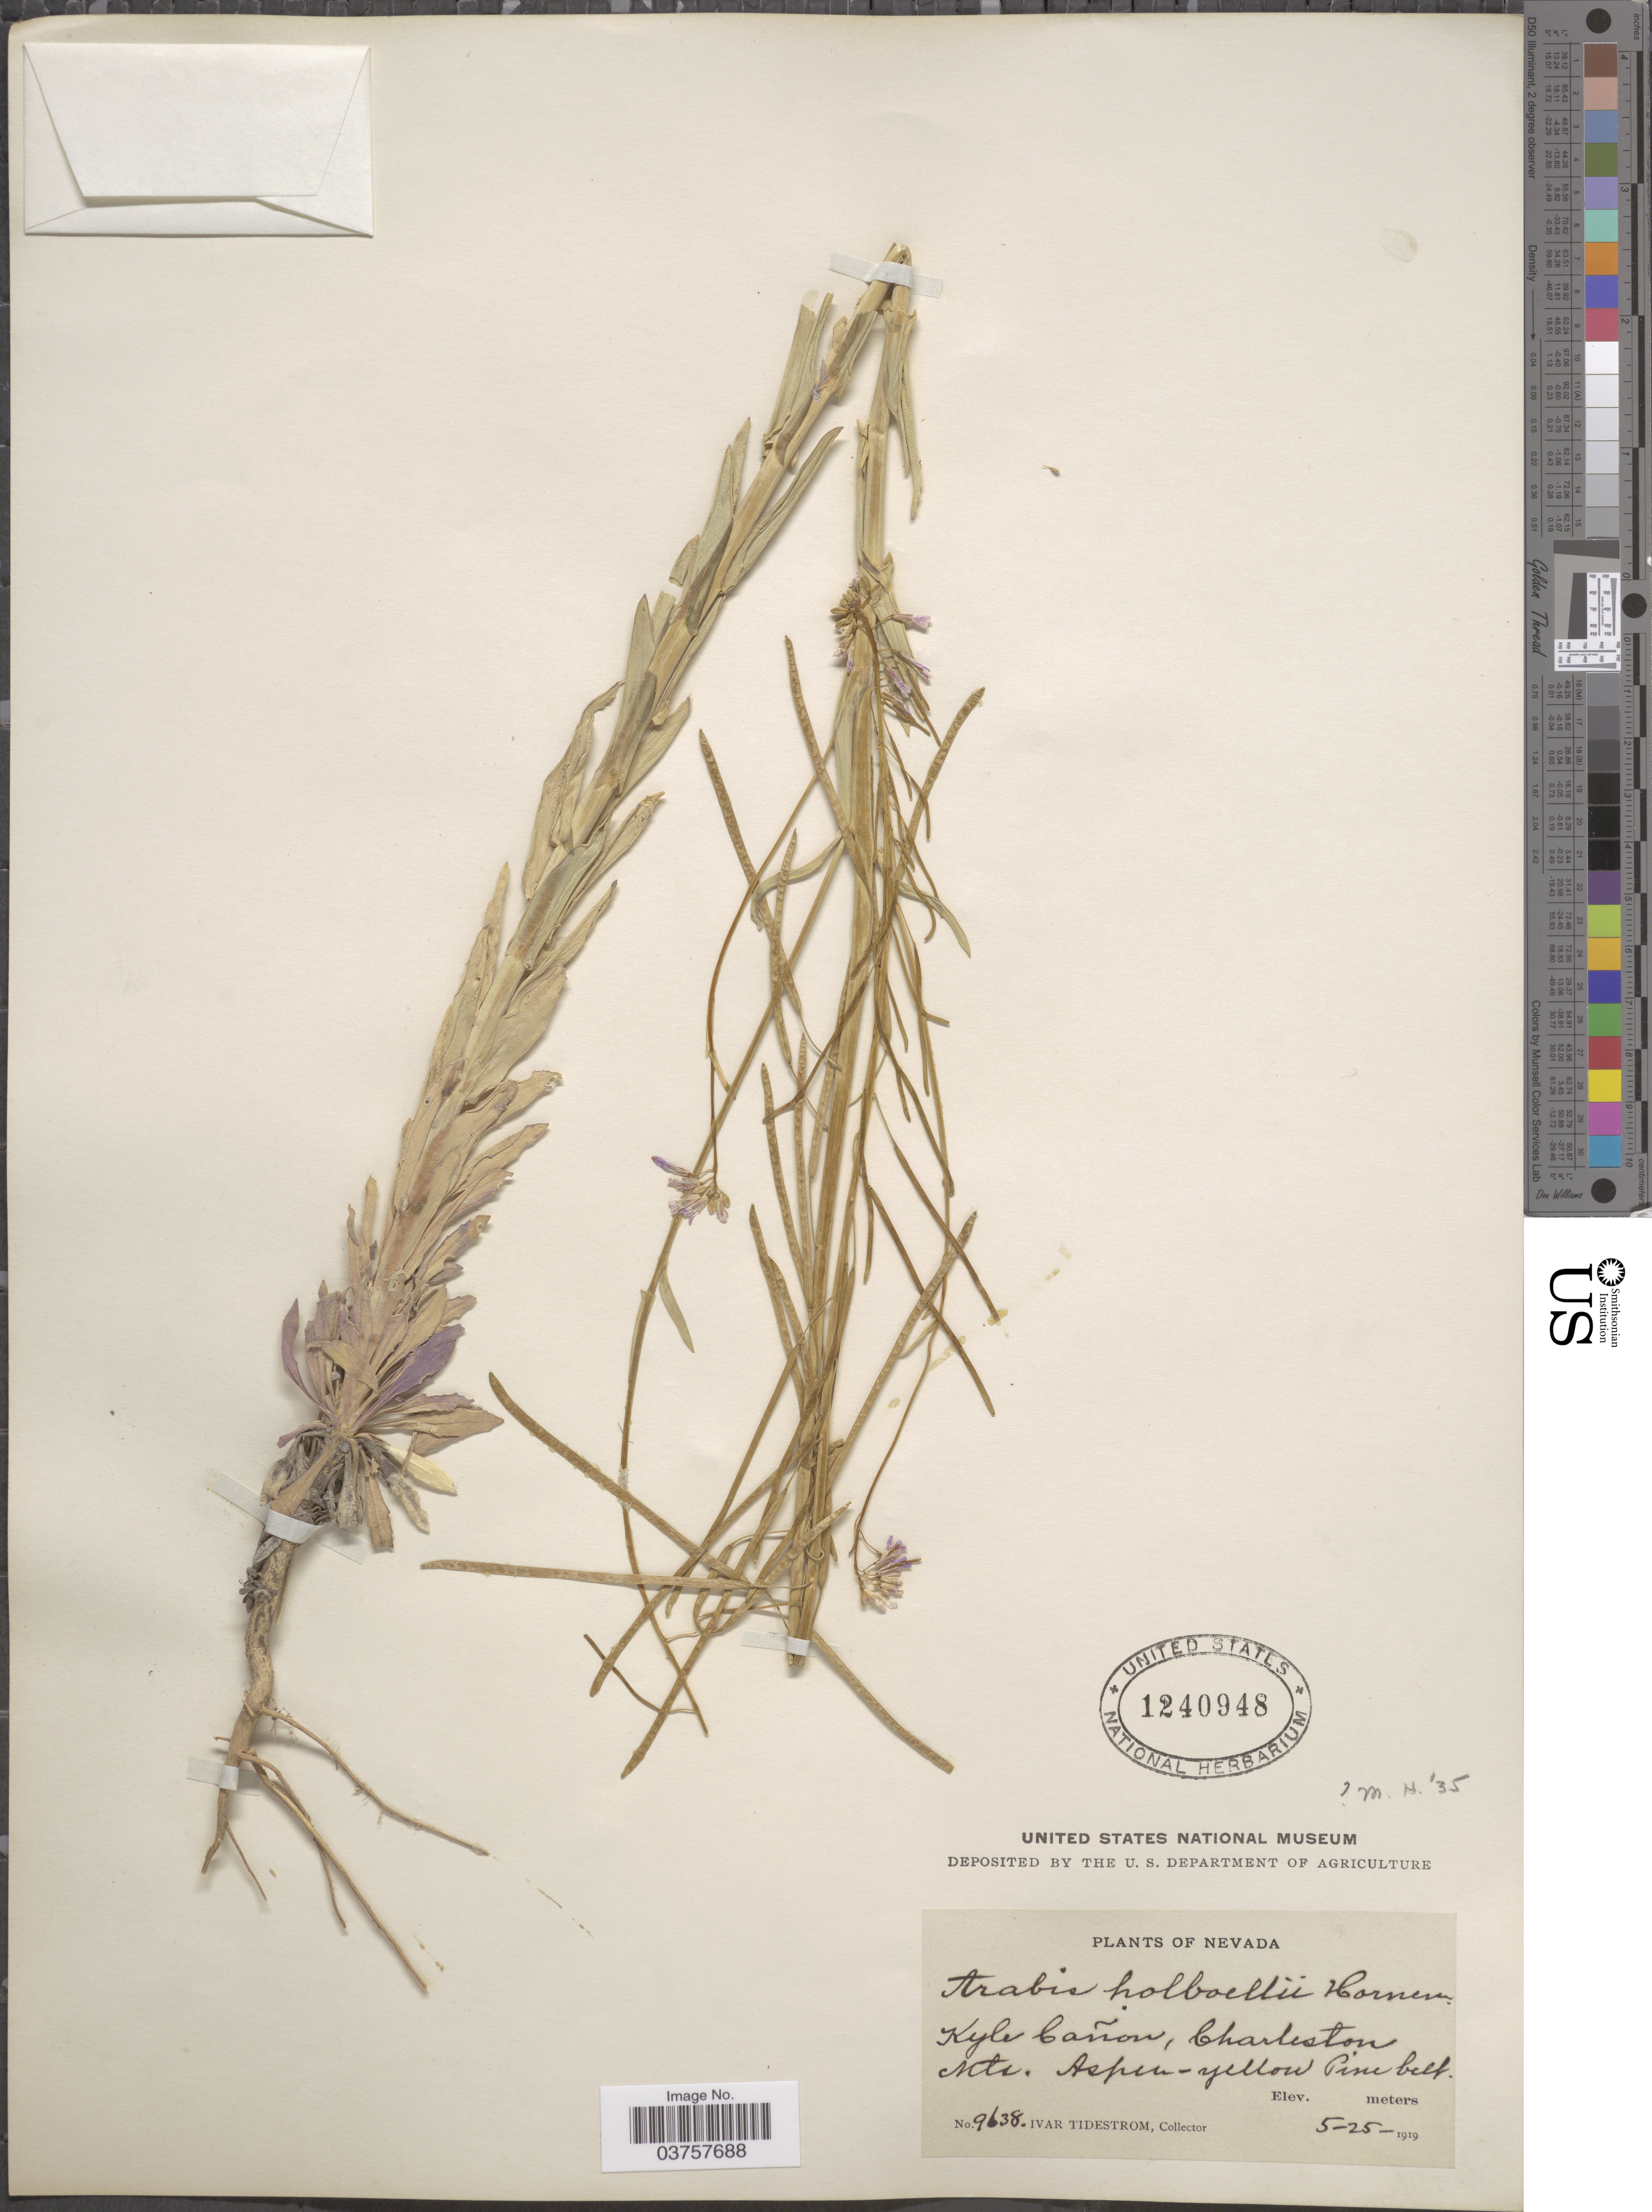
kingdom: Plantae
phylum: Tracheophyta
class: Magnoliopsida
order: Brassicales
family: Brassicaceae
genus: Arabis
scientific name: Arabis holboellii var. retrofracta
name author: Rydb.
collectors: I. F. Tidestrom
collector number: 9638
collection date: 1919-05-25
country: United States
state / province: Nevada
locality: Kyle Cañon, Charleston Mts. Aspen-yellow Pine belt.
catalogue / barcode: US 1240948